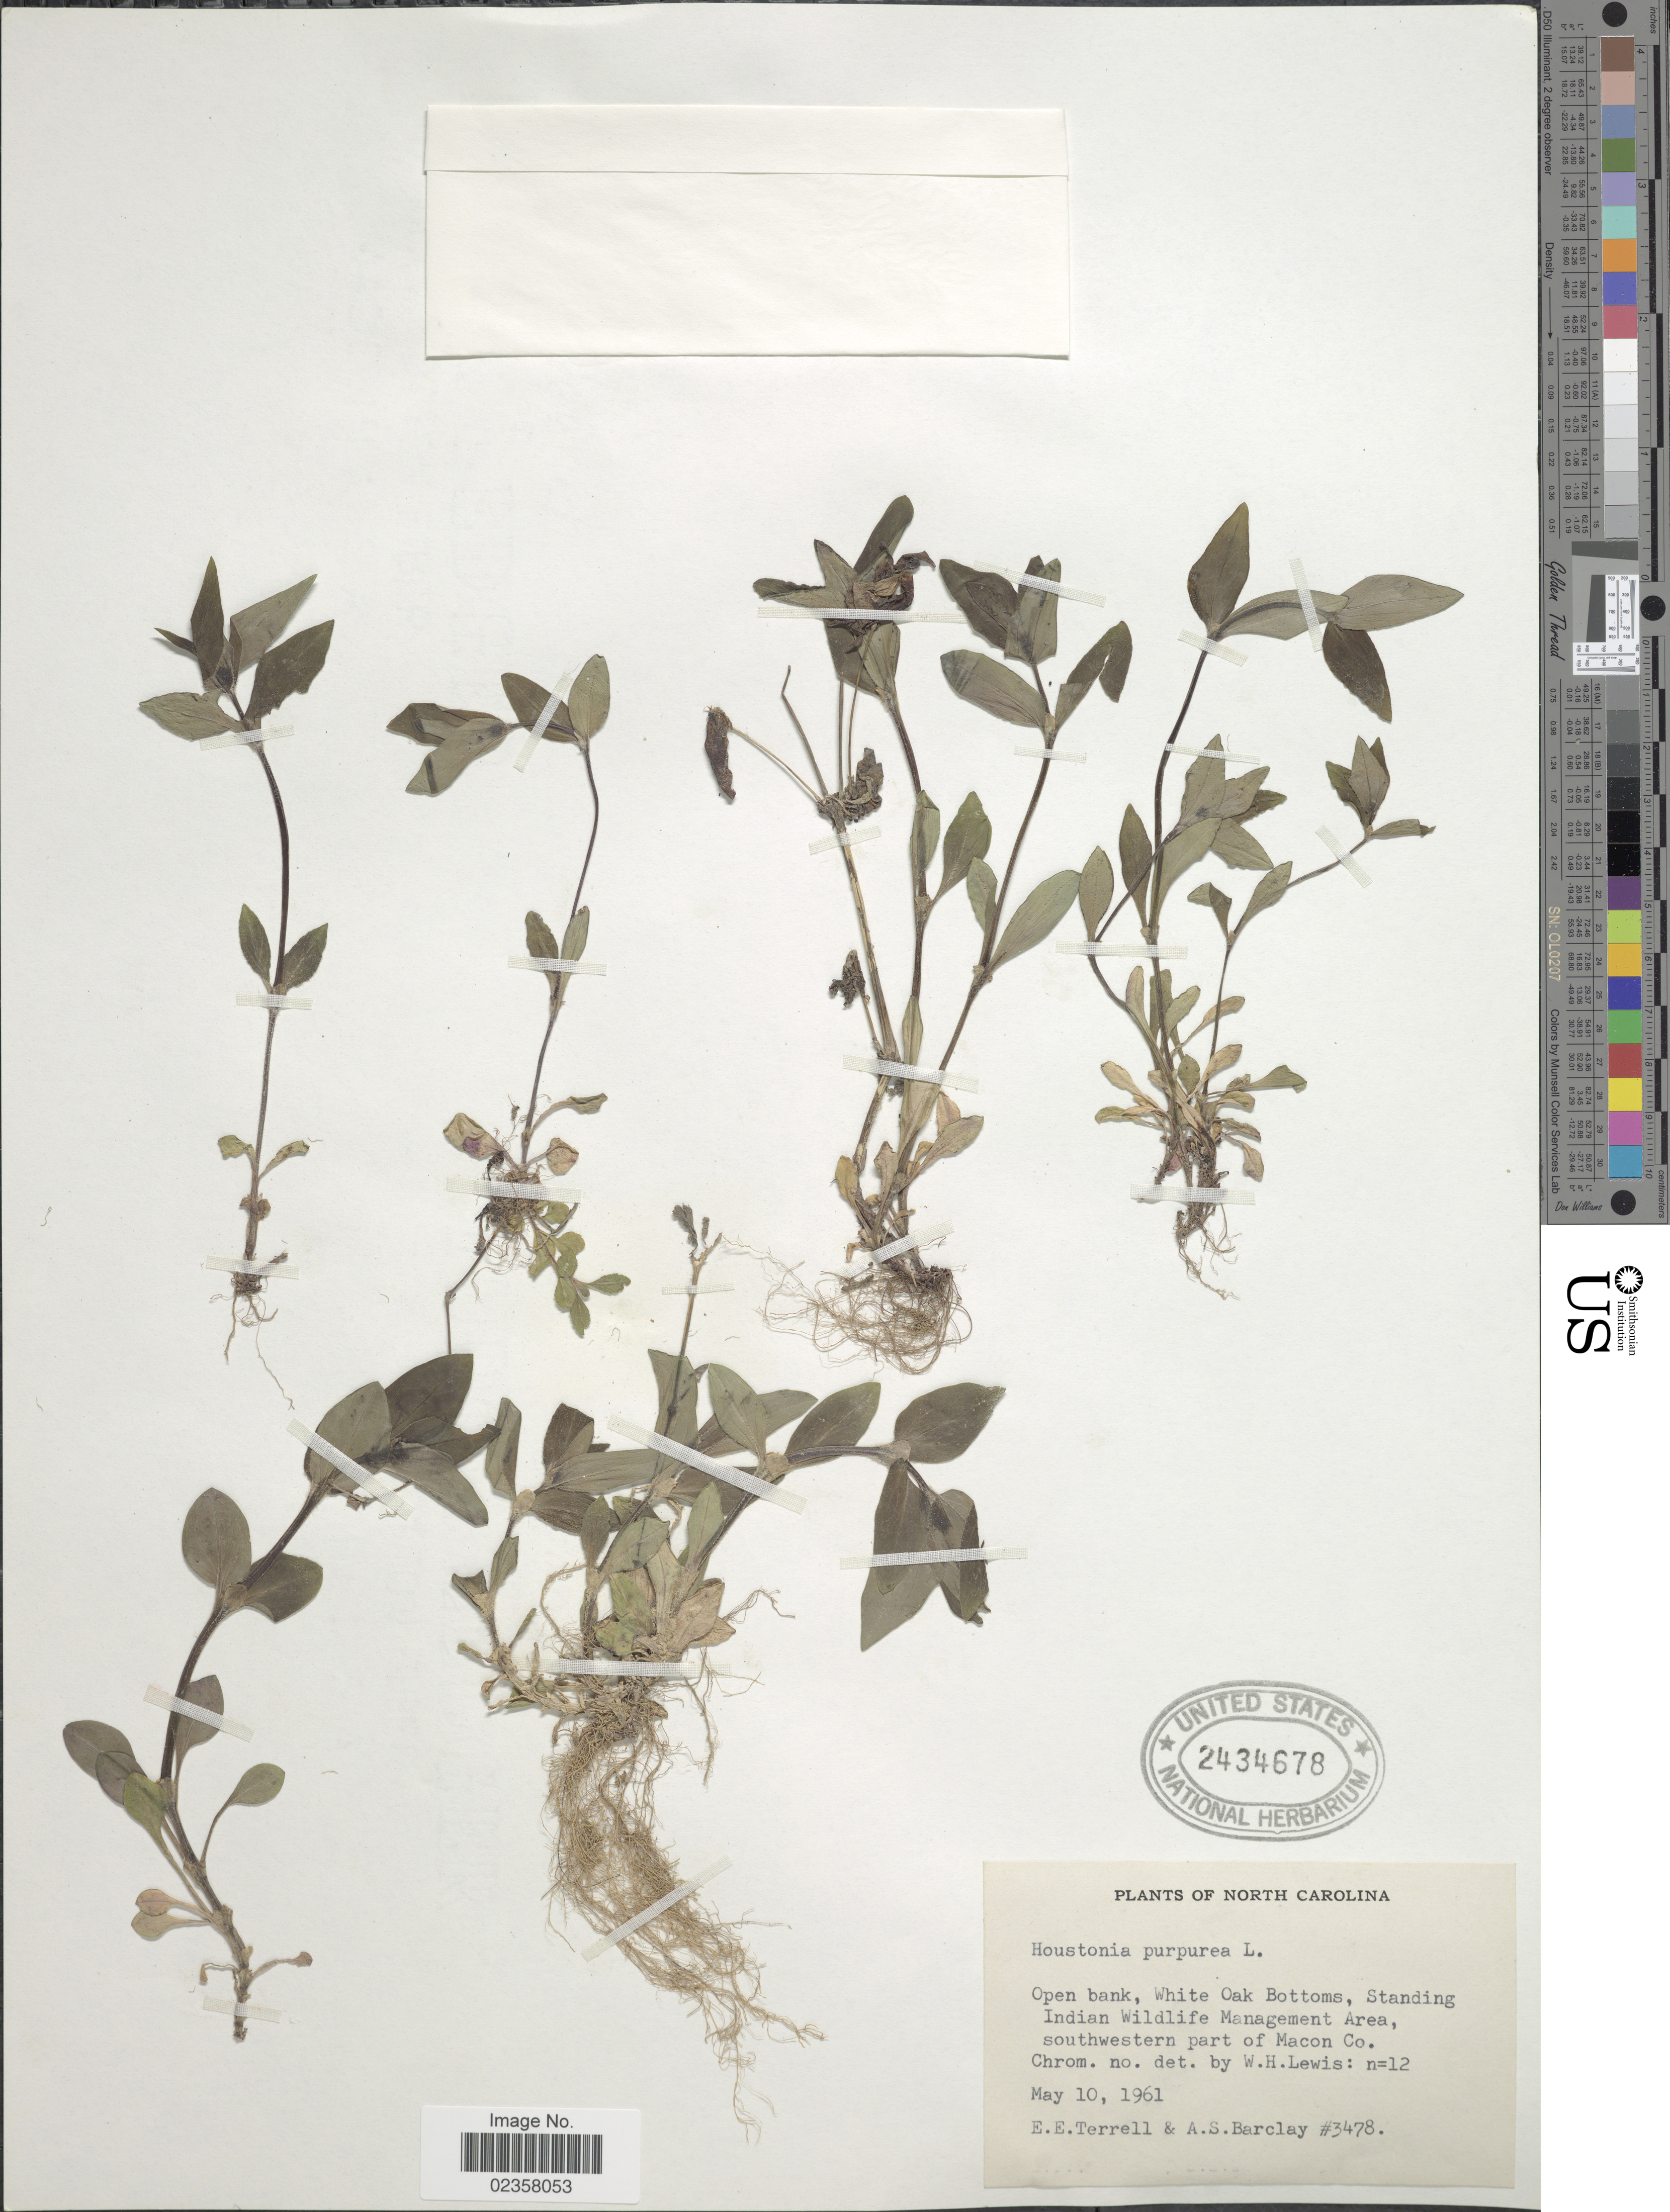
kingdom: Plantae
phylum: Tracheophyta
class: Magnoliopsida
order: Gentianales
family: Rubiaceae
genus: Houstonia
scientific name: Houstonia purpurea var. purpurea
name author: L.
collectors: E. E. Terrell & A. S. Barclay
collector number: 3478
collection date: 1961-08-10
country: United States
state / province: North Carolina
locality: Open bank, White Oak Bottoms, Standing Indian Wildlife Management Area, southwestern part of Macon Co.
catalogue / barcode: US 2434678